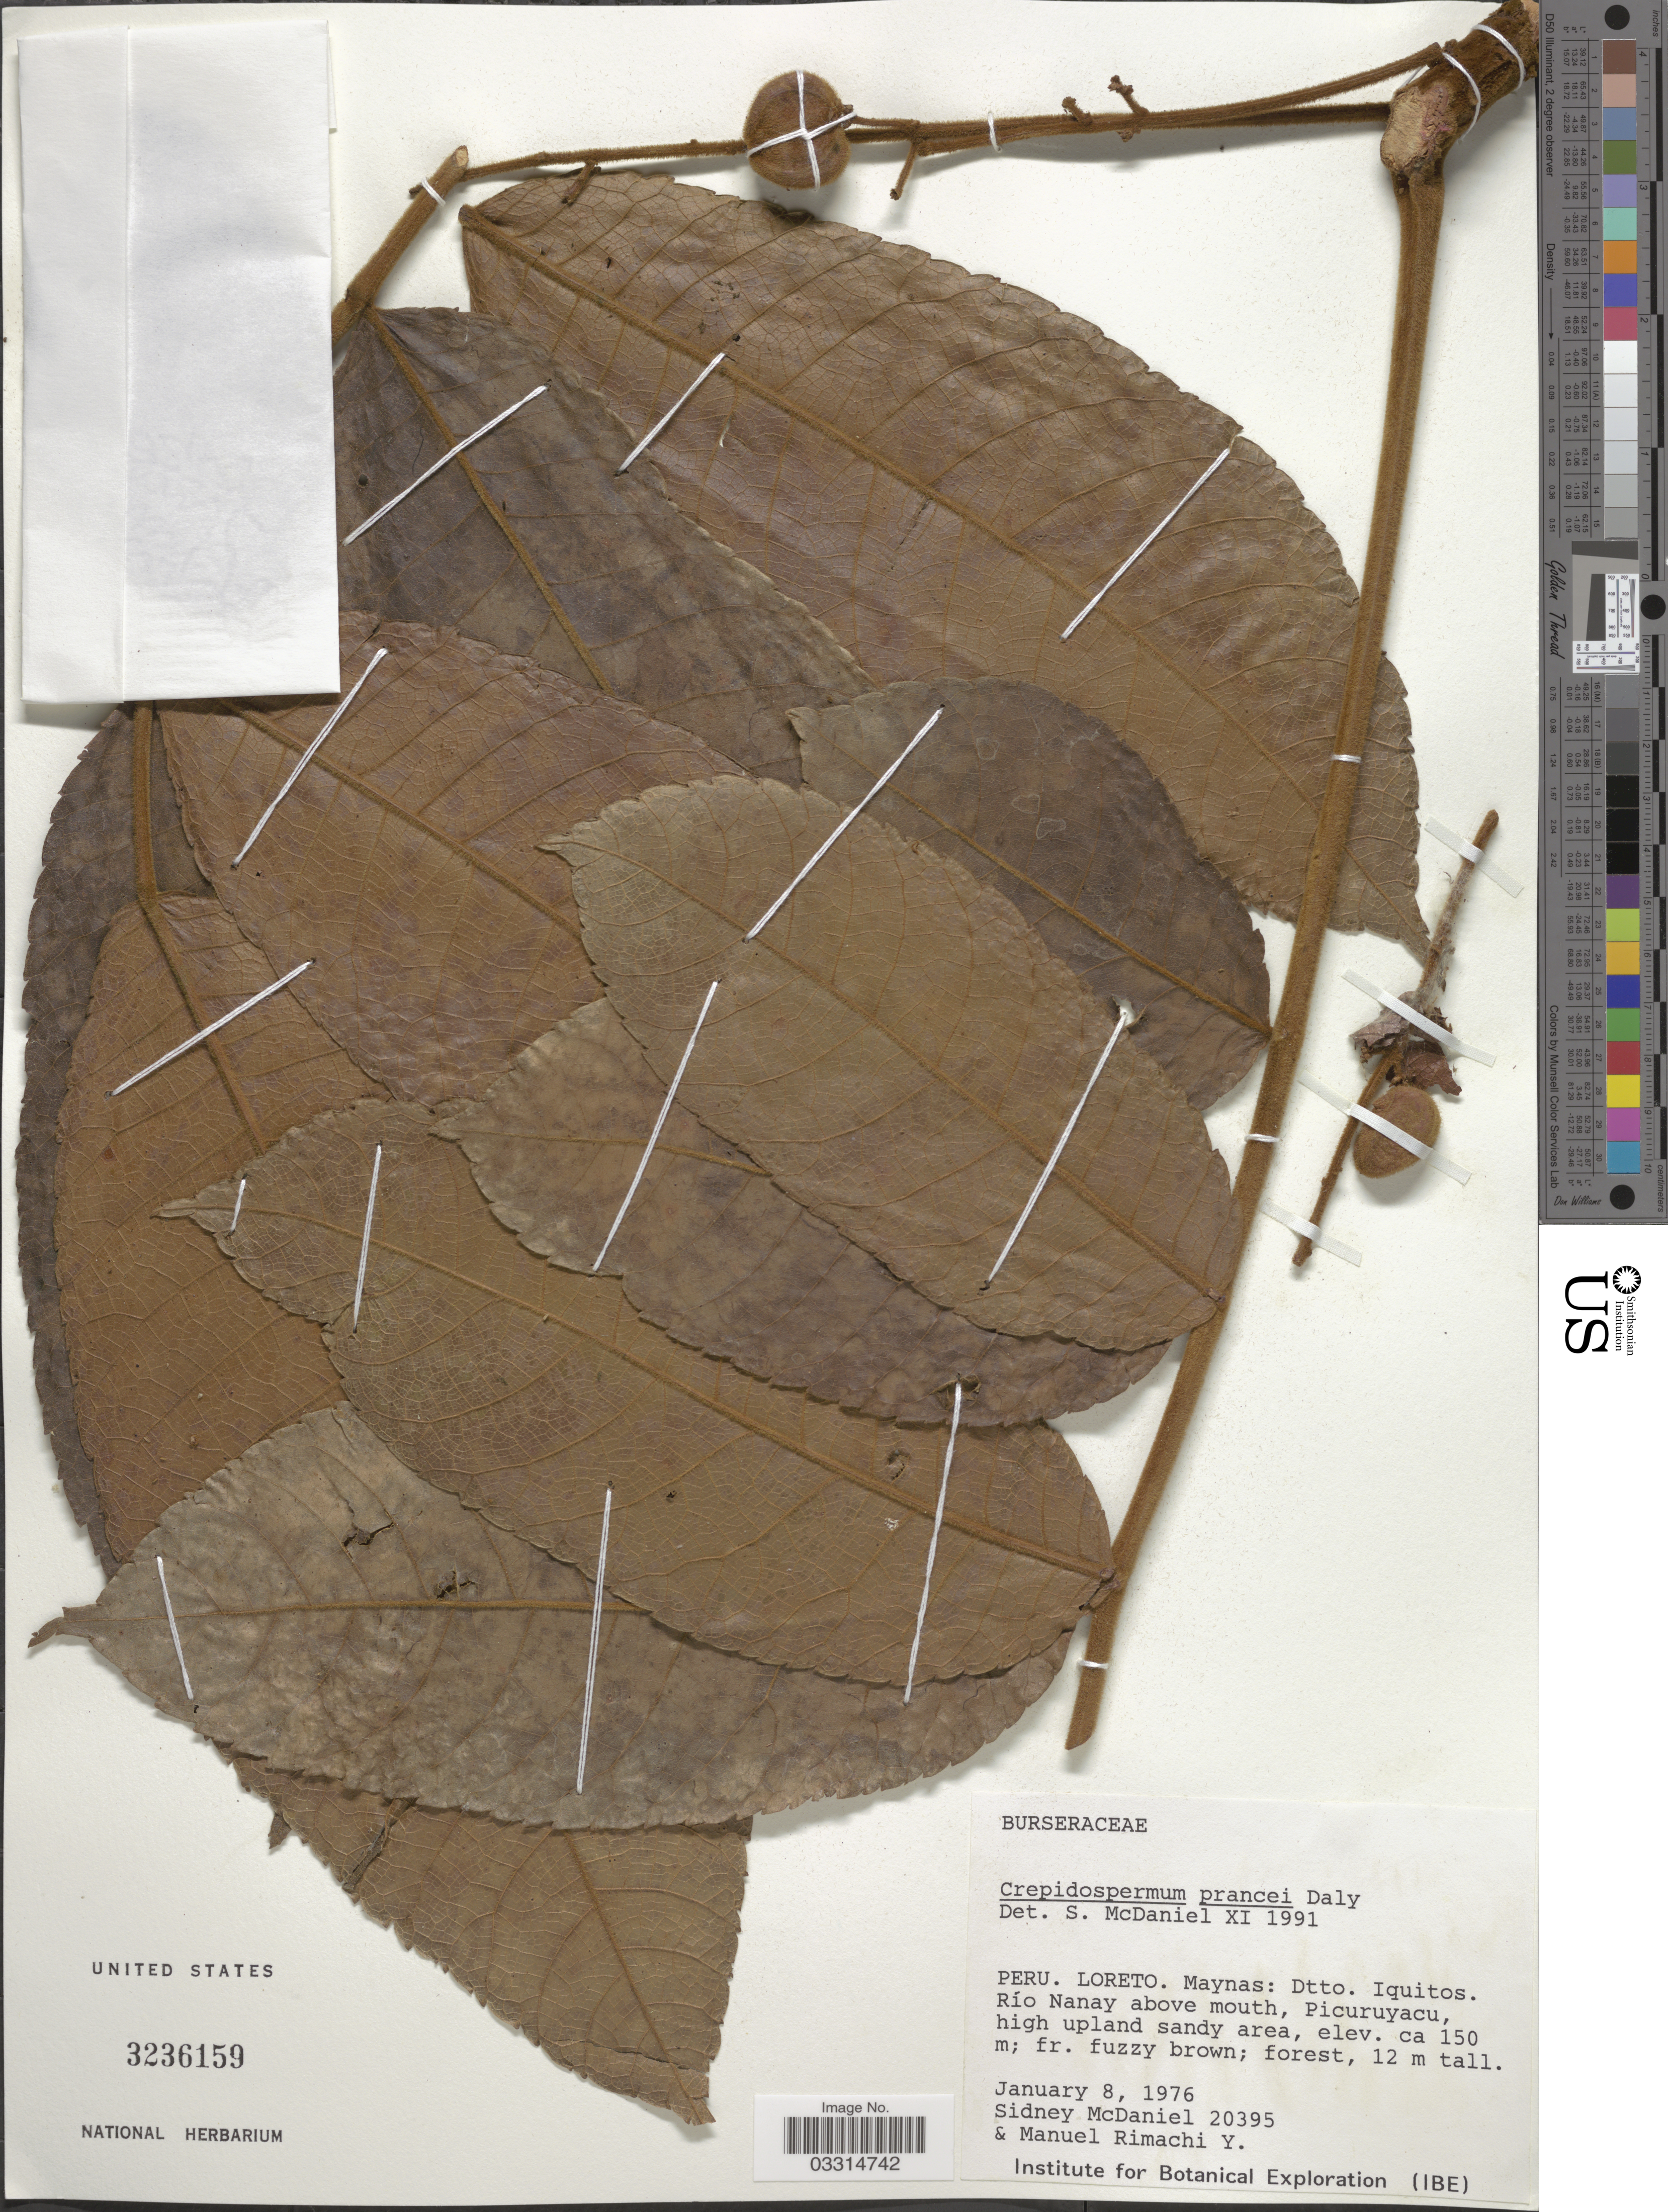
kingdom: Plantae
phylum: Tracheophyta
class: Magnoliopsida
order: Sapindales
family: Burseraceae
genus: Protium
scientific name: Protium prancei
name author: (Daly) Byng & Christenh.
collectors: S. McDaniel & M. Rimachi Y.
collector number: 20395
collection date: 1976-01-08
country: Peru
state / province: Loreto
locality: Maynas: Dtto. Iquitos. Río Nanay above mouth, Picuruyacu.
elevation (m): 150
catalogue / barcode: US 3236159